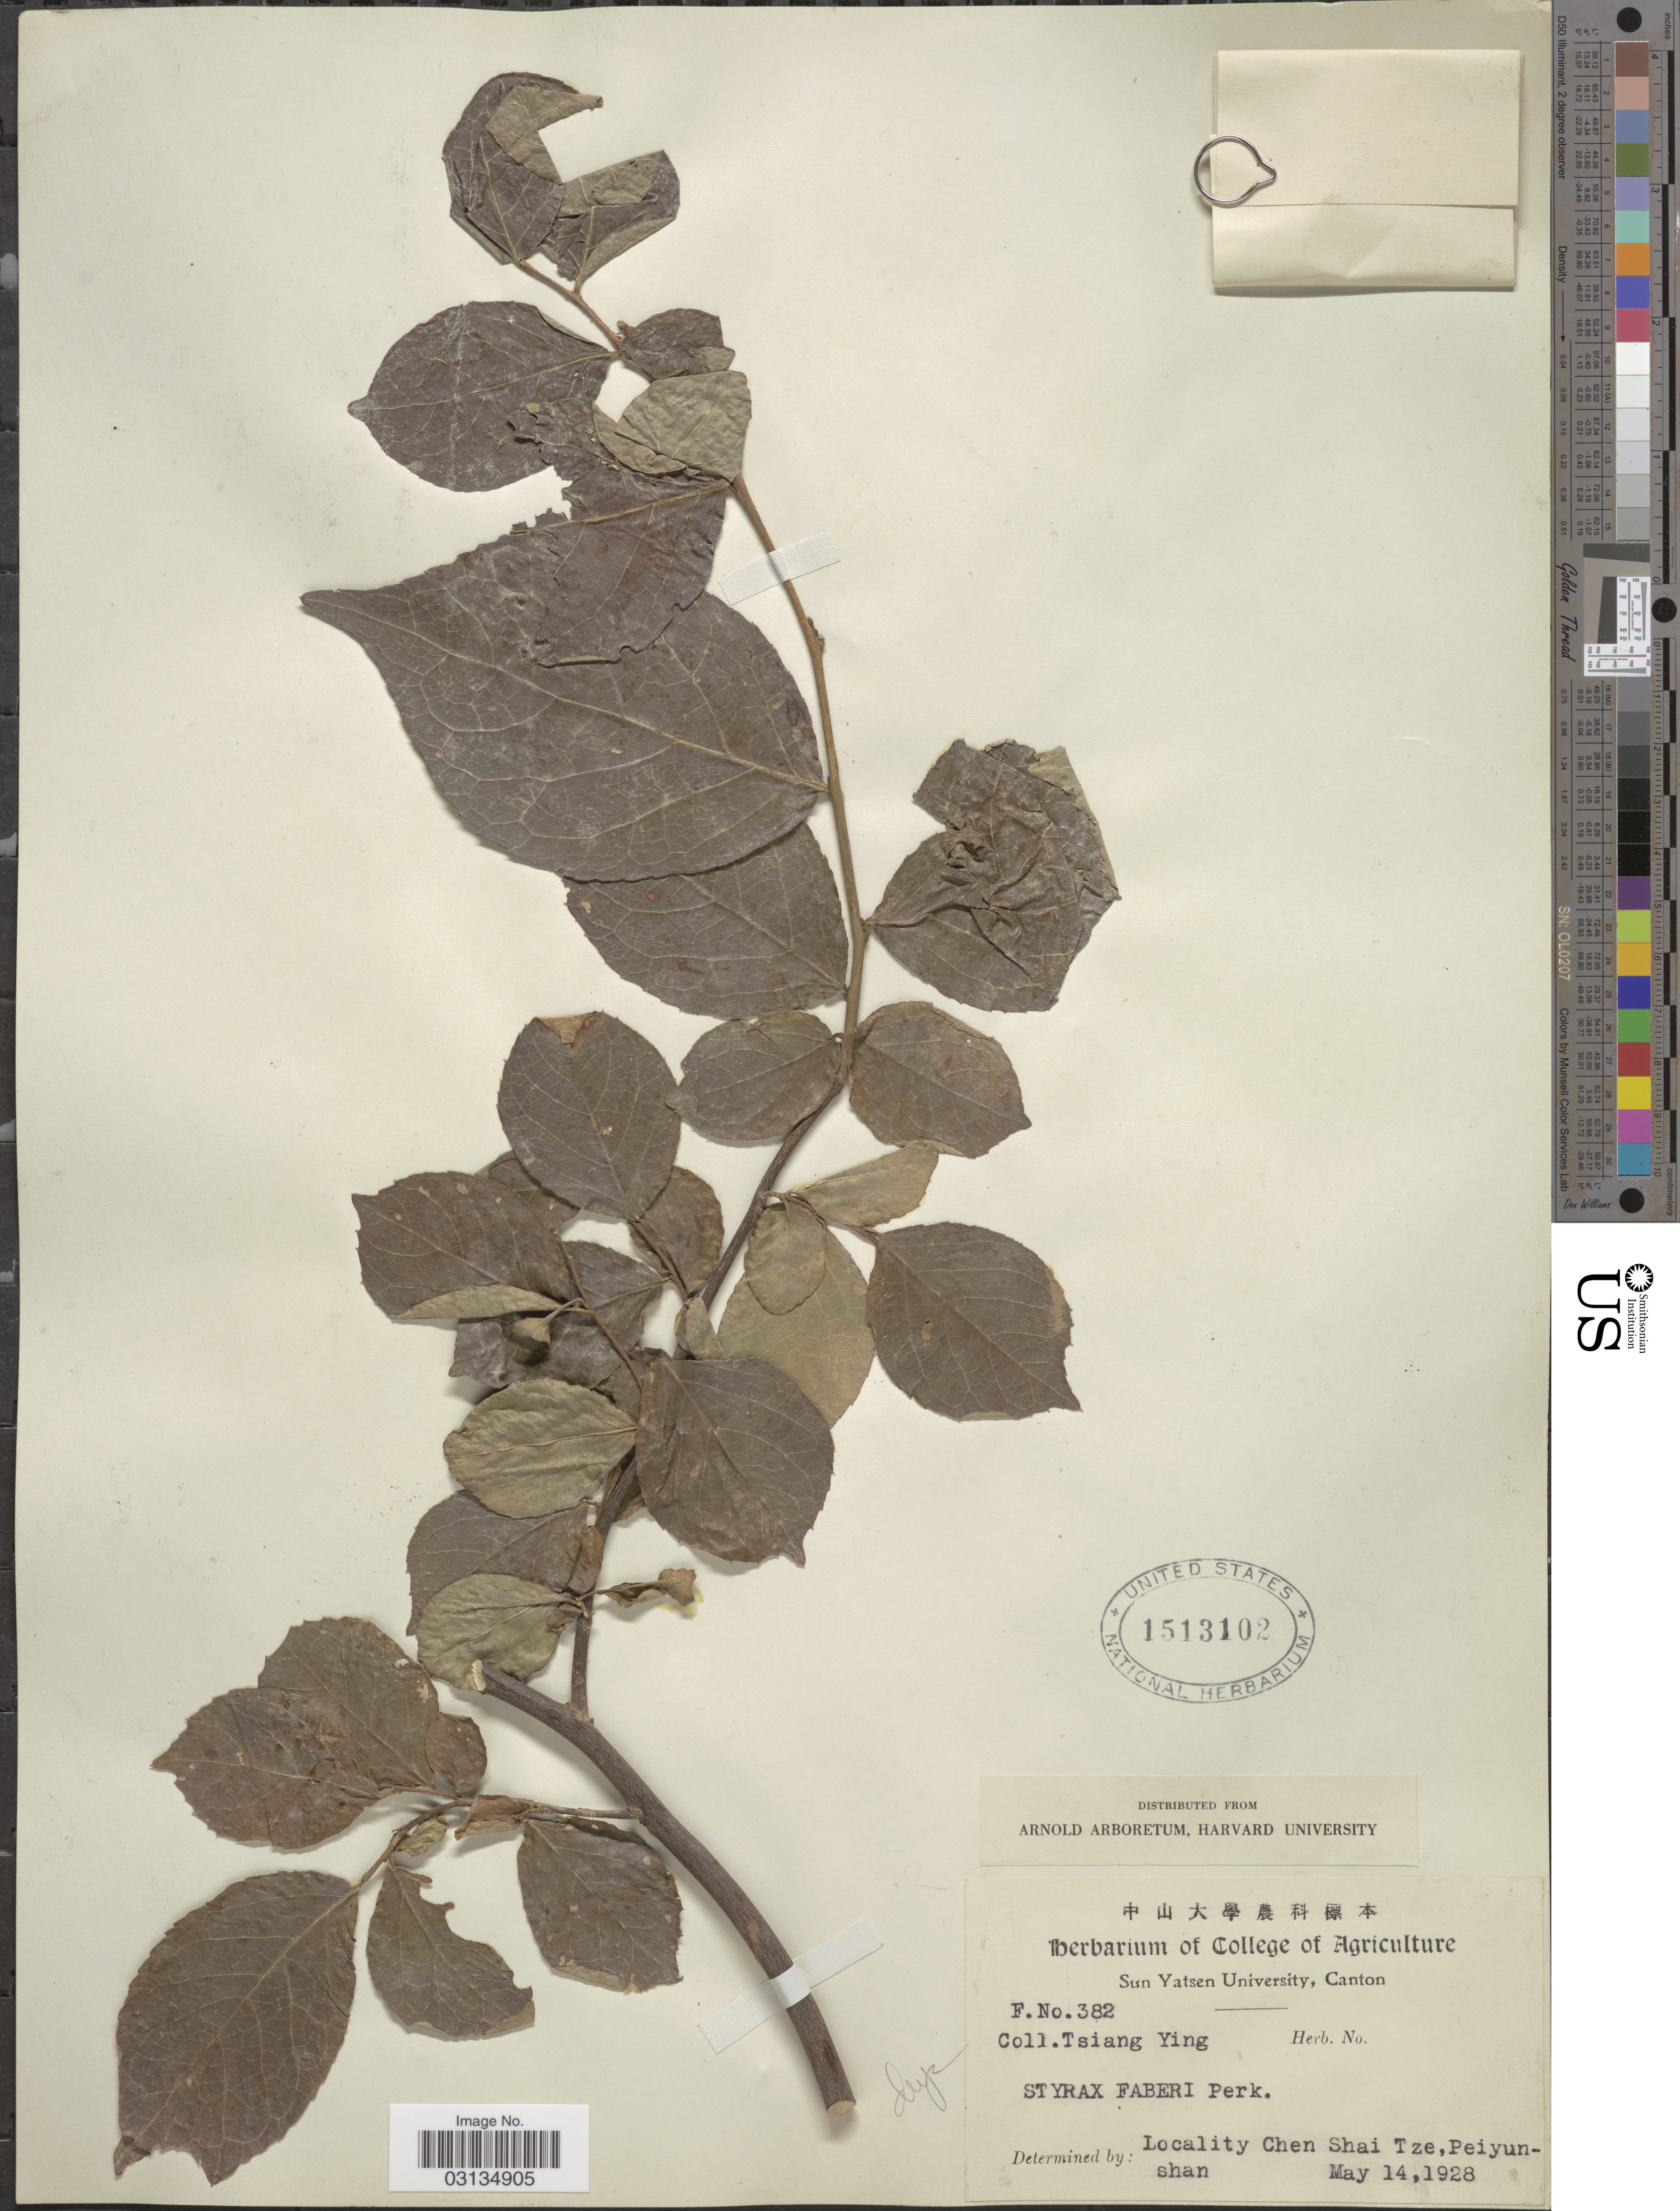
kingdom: Plantae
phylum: Tracheophyta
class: Magnoliopsida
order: Ericales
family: Styracaceae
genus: Styrax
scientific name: Styrax faberi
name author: Perkins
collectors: T. Ying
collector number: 382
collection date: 1928-05-14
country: China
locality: Chen Shai Tze, Peiyunshan.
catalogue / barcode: US 1513102